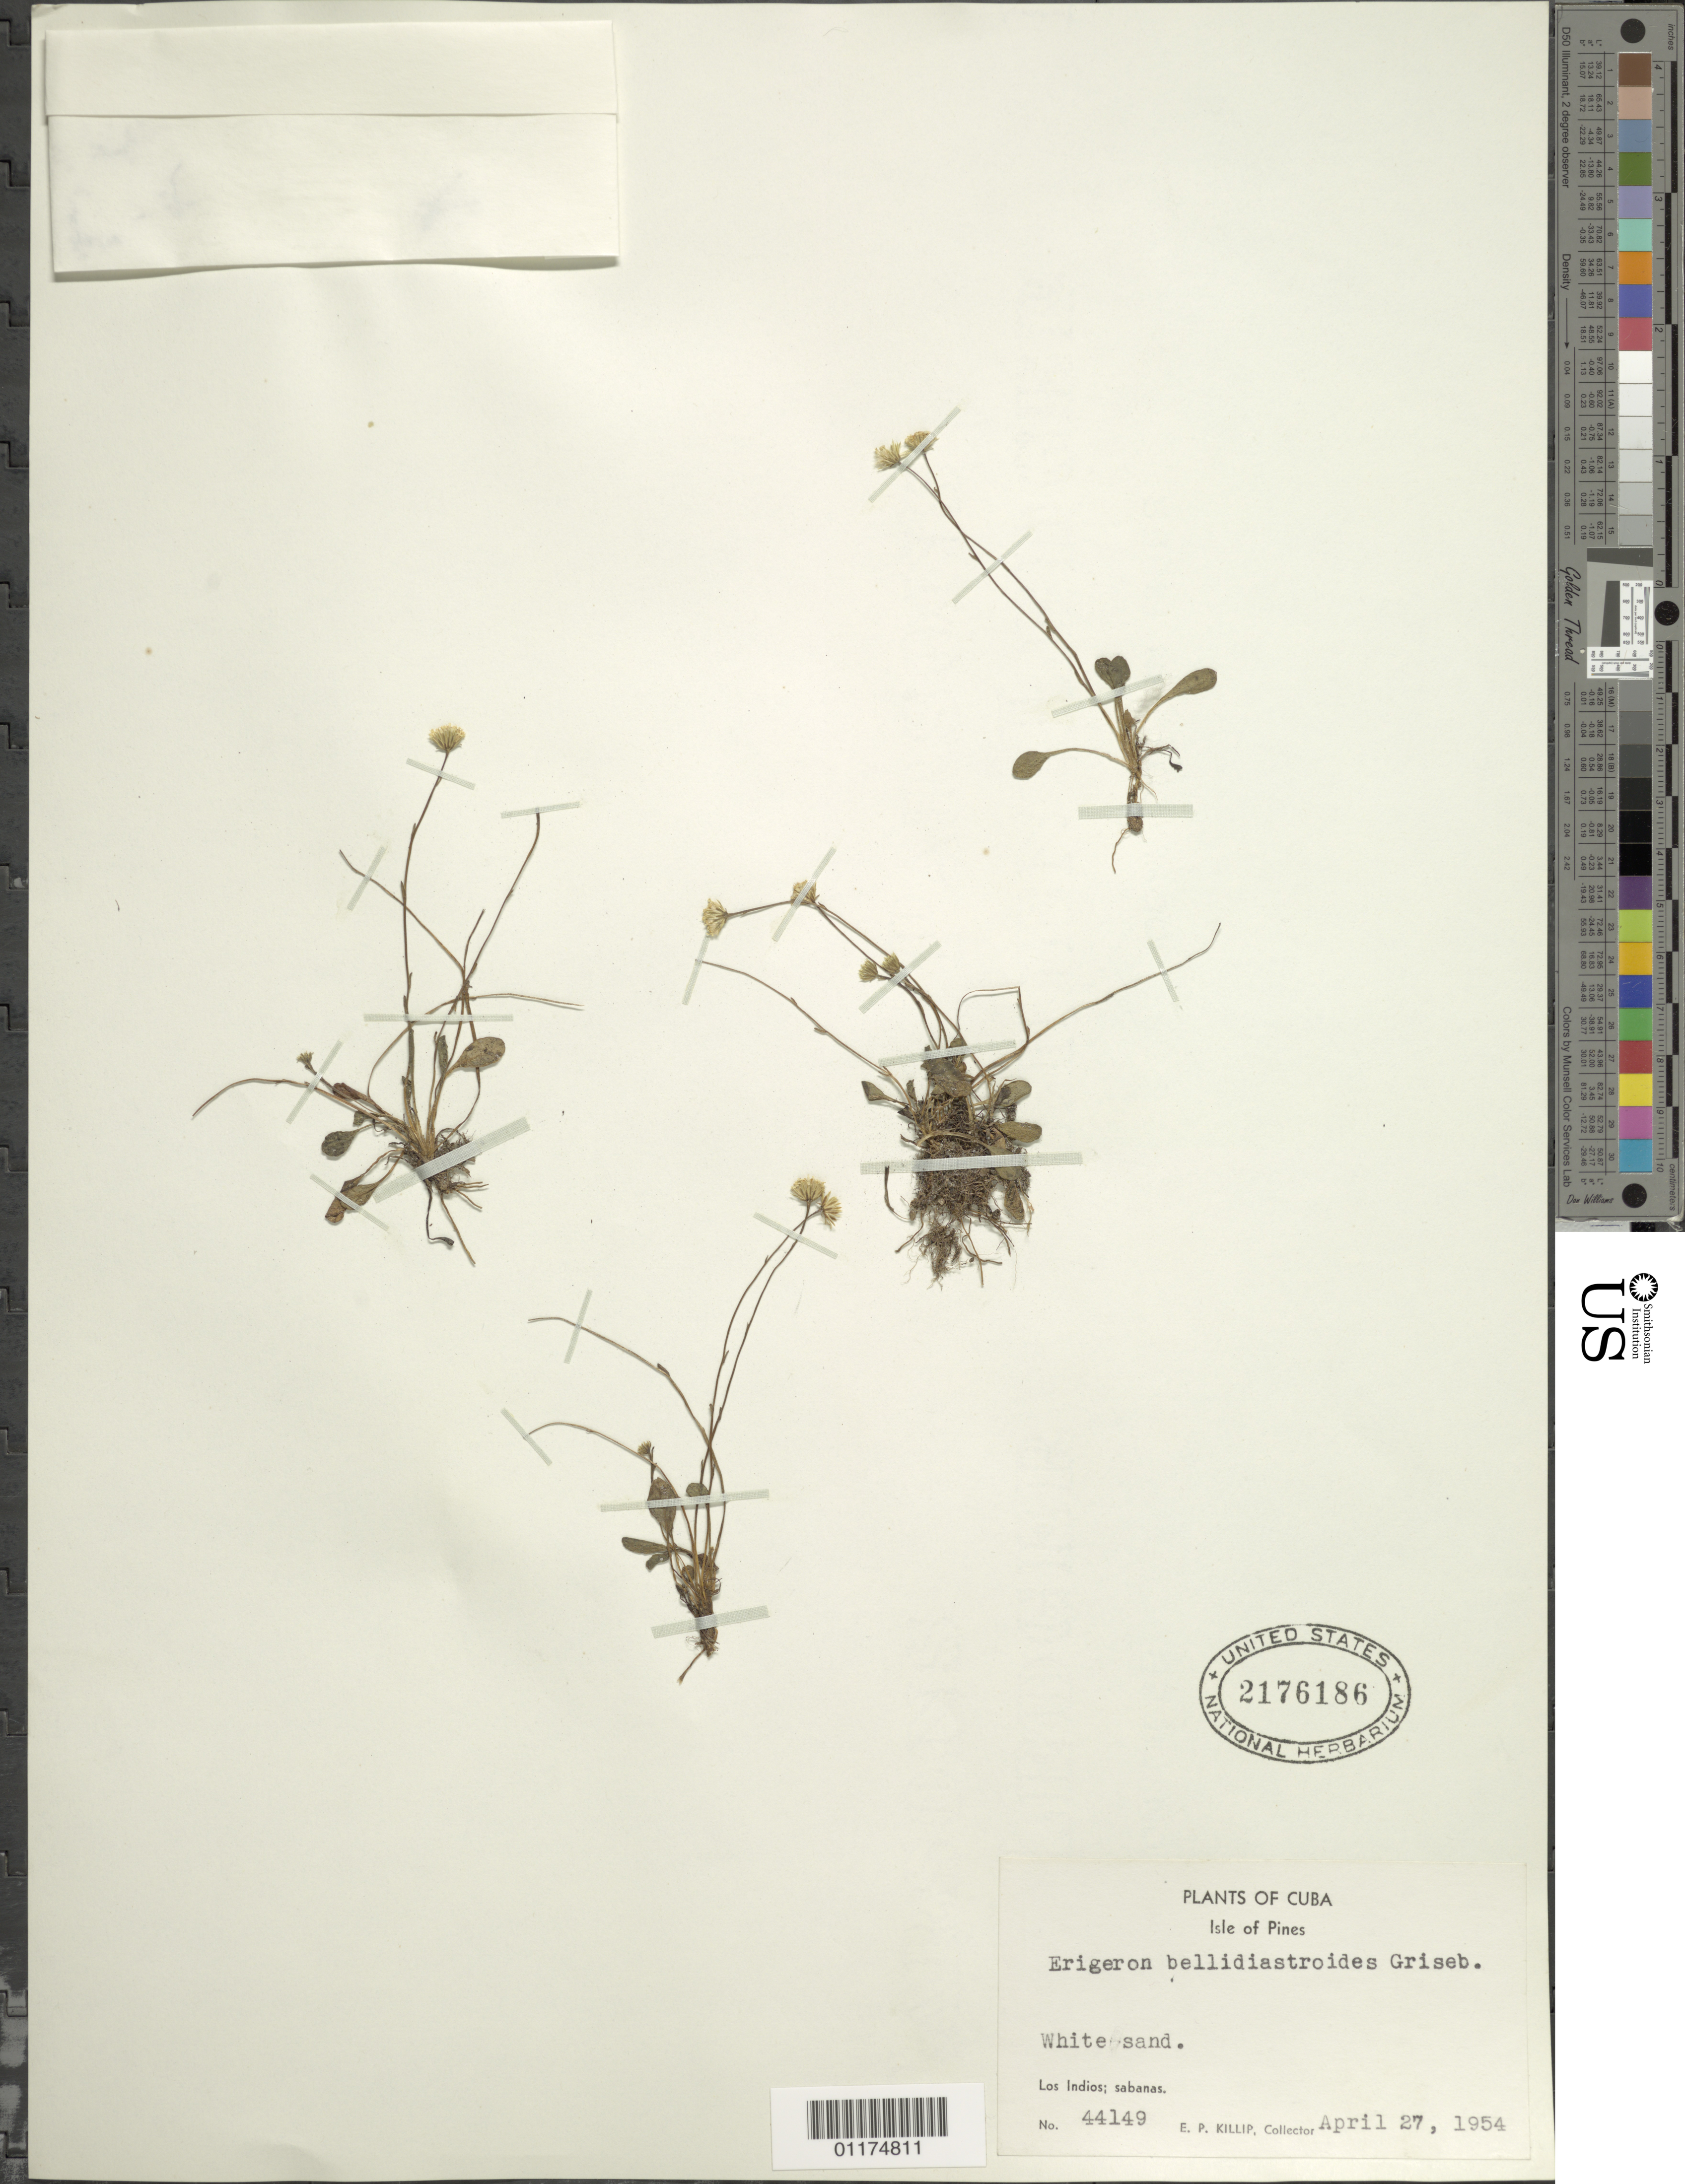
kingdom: Plantae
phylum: Tracheophyta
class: Magnoliopsida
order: Asterales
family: Asteraceae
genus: Erigeron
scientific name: Erigeron bellidiastroides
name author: Griseb.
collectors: E. P. Killip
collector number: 44149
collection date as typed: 27 Apr 1954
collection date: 1954-04-27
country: Cuba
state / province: Isla de la Juventud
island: Isla de la Juventud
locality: Los Indios; sabanas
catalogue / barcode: US 2176186